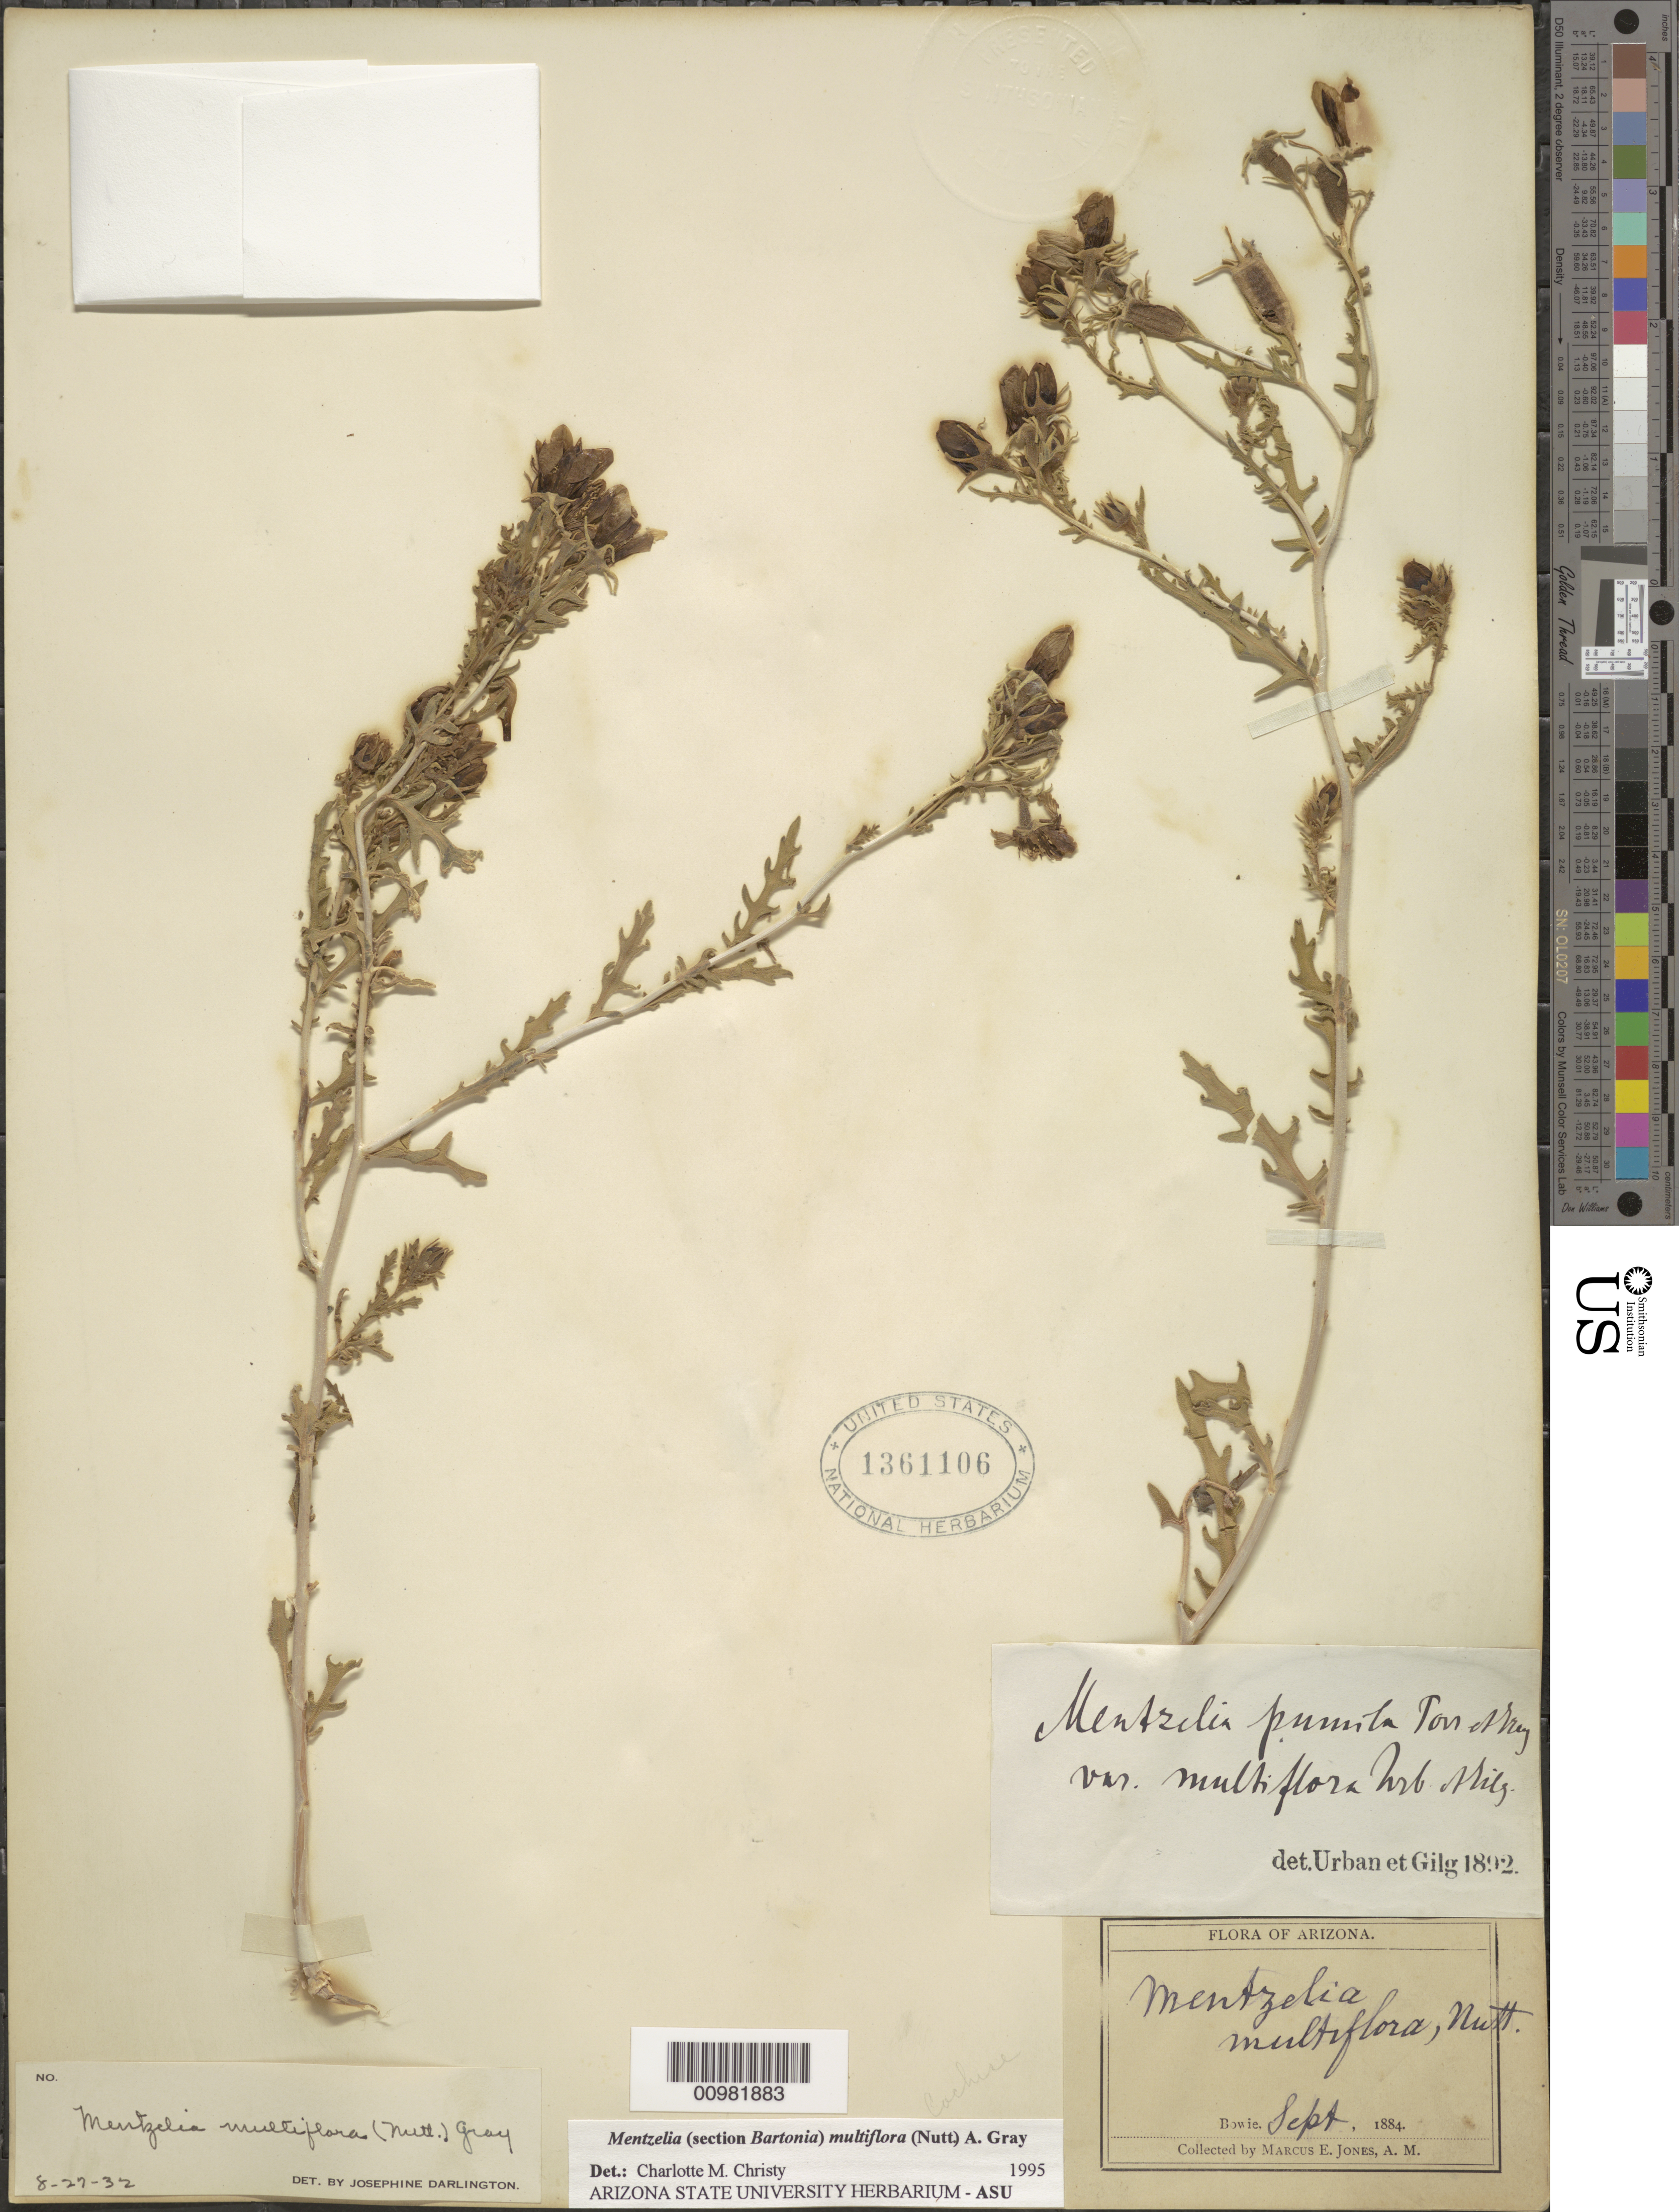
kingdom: Plantae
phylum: Tracheophyta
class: Magnoliopsida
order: Cornales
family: Loasaceae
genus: Mentzelia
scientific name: Mentzelia multiflora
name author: (Nutt.) A. Gray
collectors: M. E. Jones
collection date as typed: Sep 1884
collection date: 1884-09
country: United States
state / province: Arizona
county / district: Cochise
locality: Bowie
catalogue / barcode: US 1361106